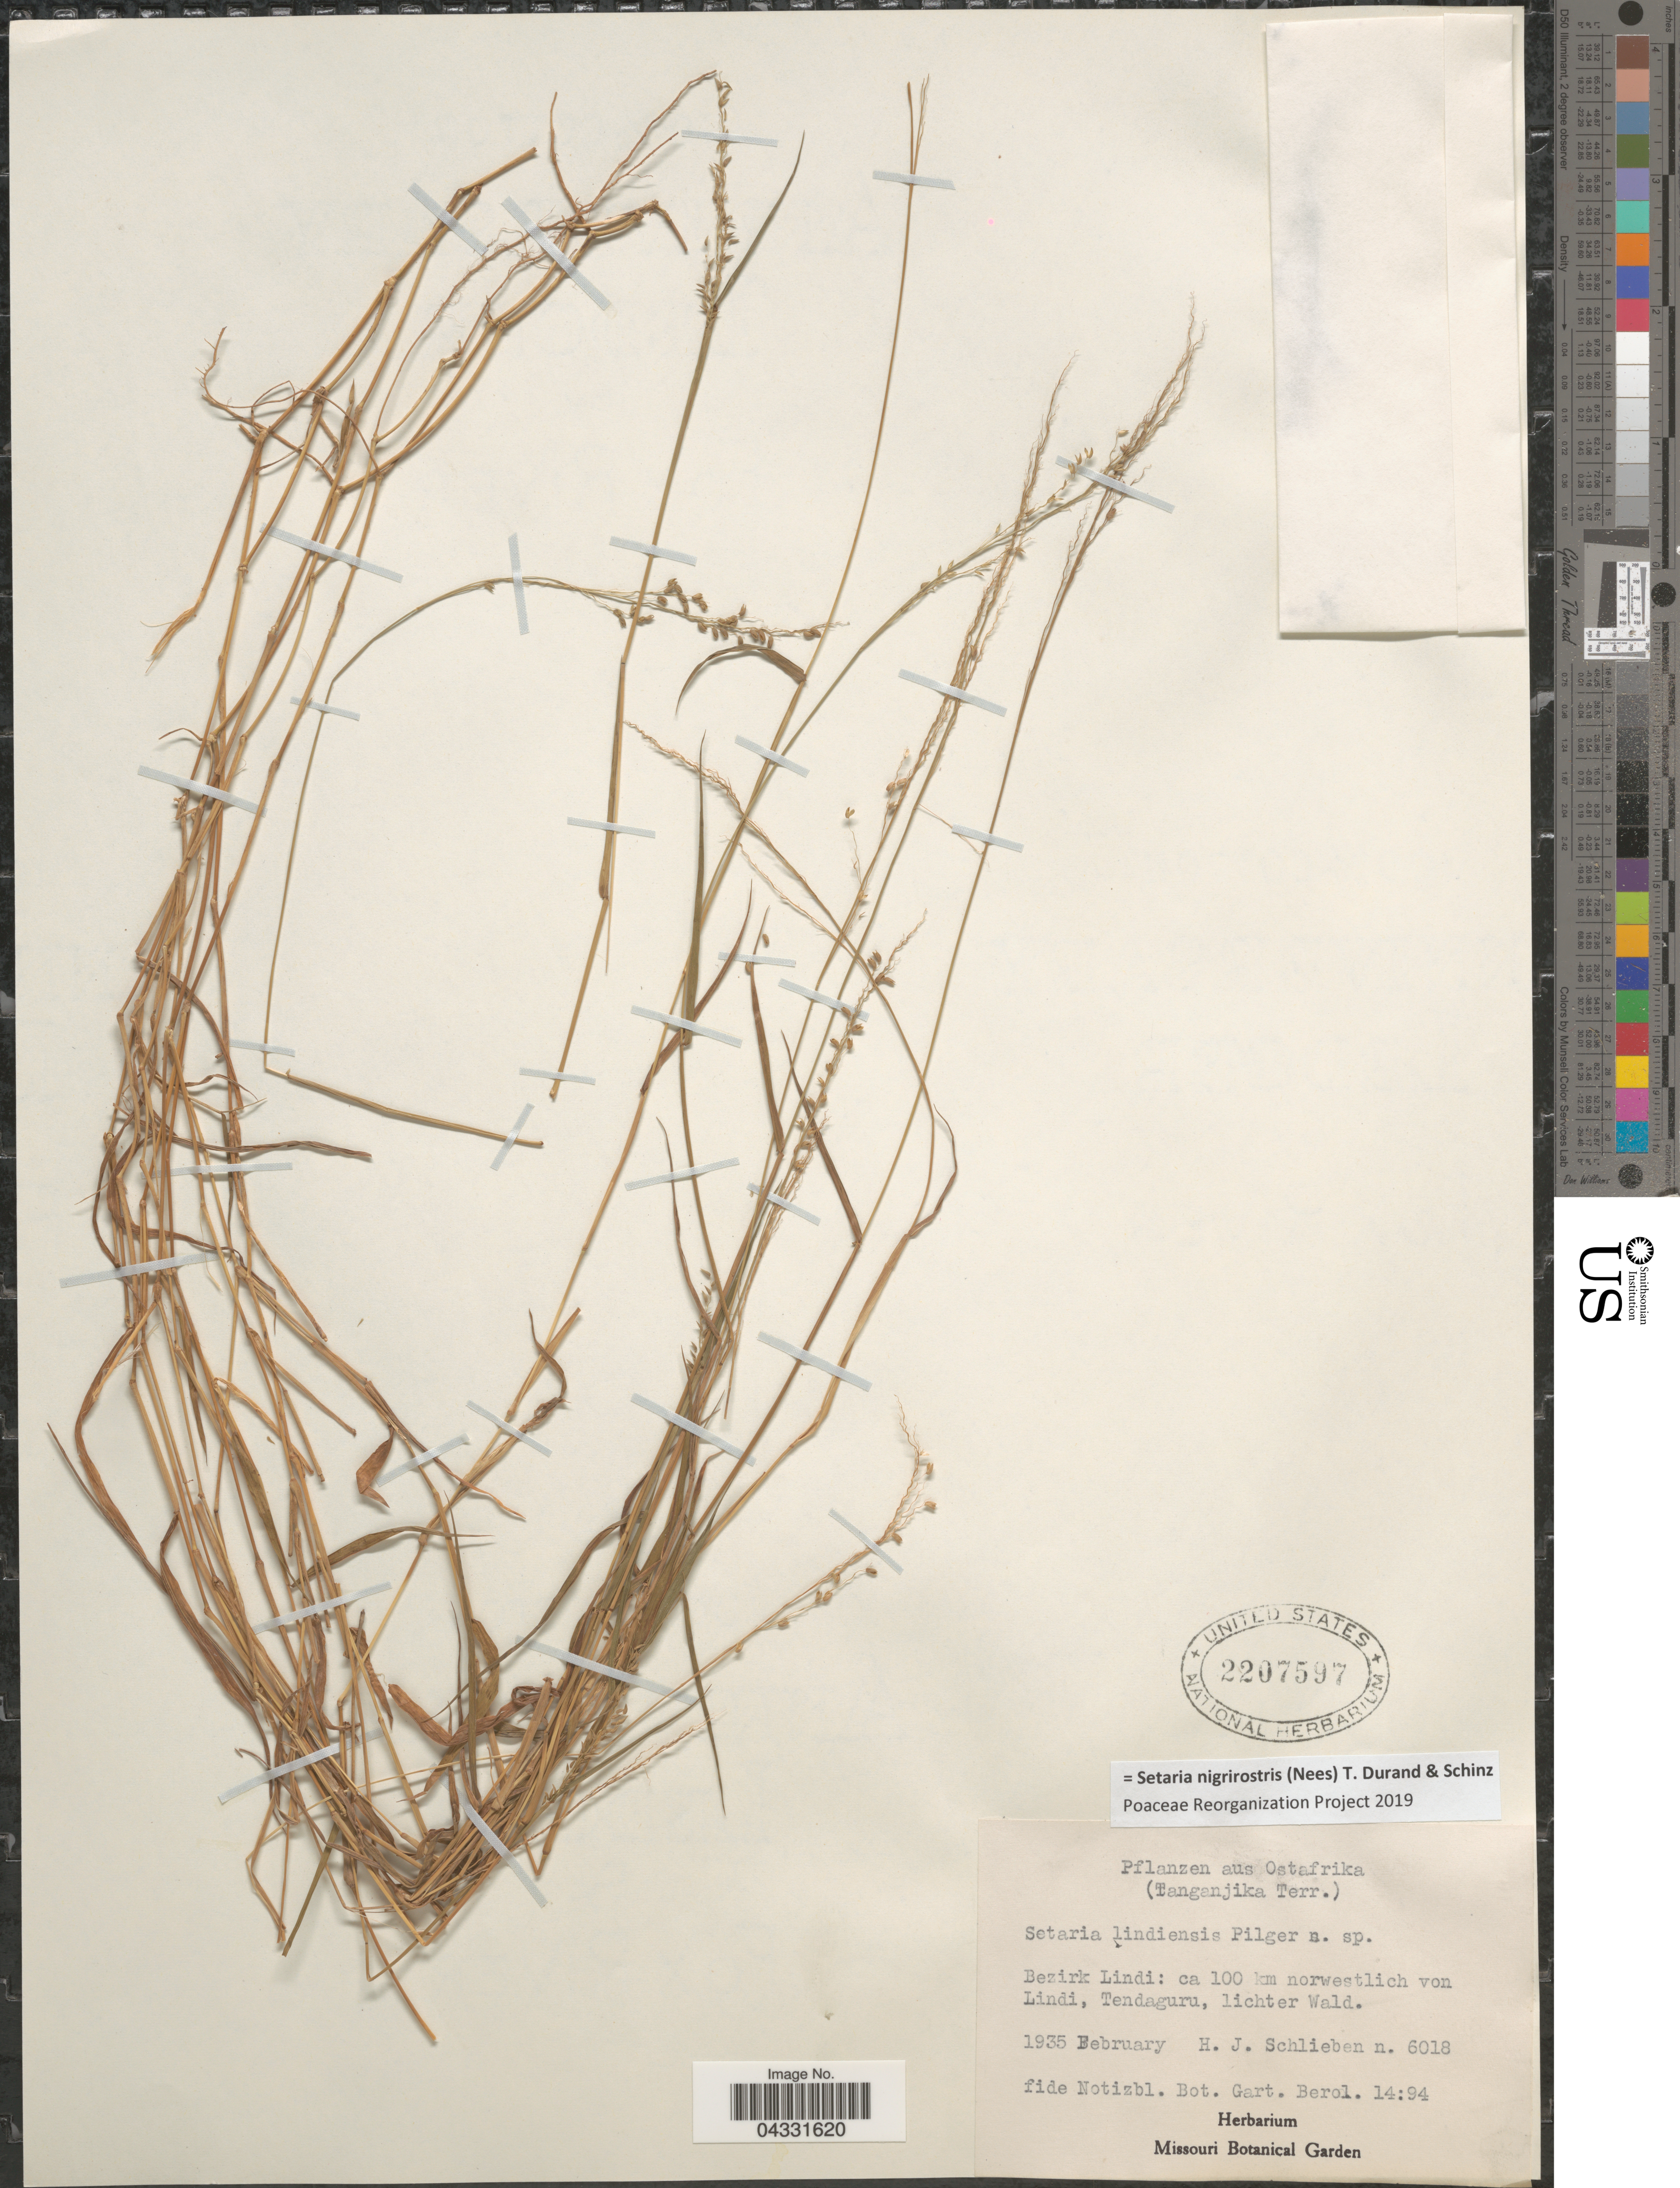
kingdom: Plantae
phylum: Tracheophyta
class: Liliopsida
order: Poales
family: Poaceae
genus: Setaria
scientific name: Setaria nigrirostris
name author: (Nees) Durand & Schinz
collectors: H. J. Schlieben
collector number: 6018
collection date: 1935-02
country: Tanzania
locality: Ostafrika (Tanganjika Terr.). Bezirk Lindi: ca 100 km norwestlich von Lindi, Tendaguru, lichter Wald.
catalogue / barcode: US 2207597